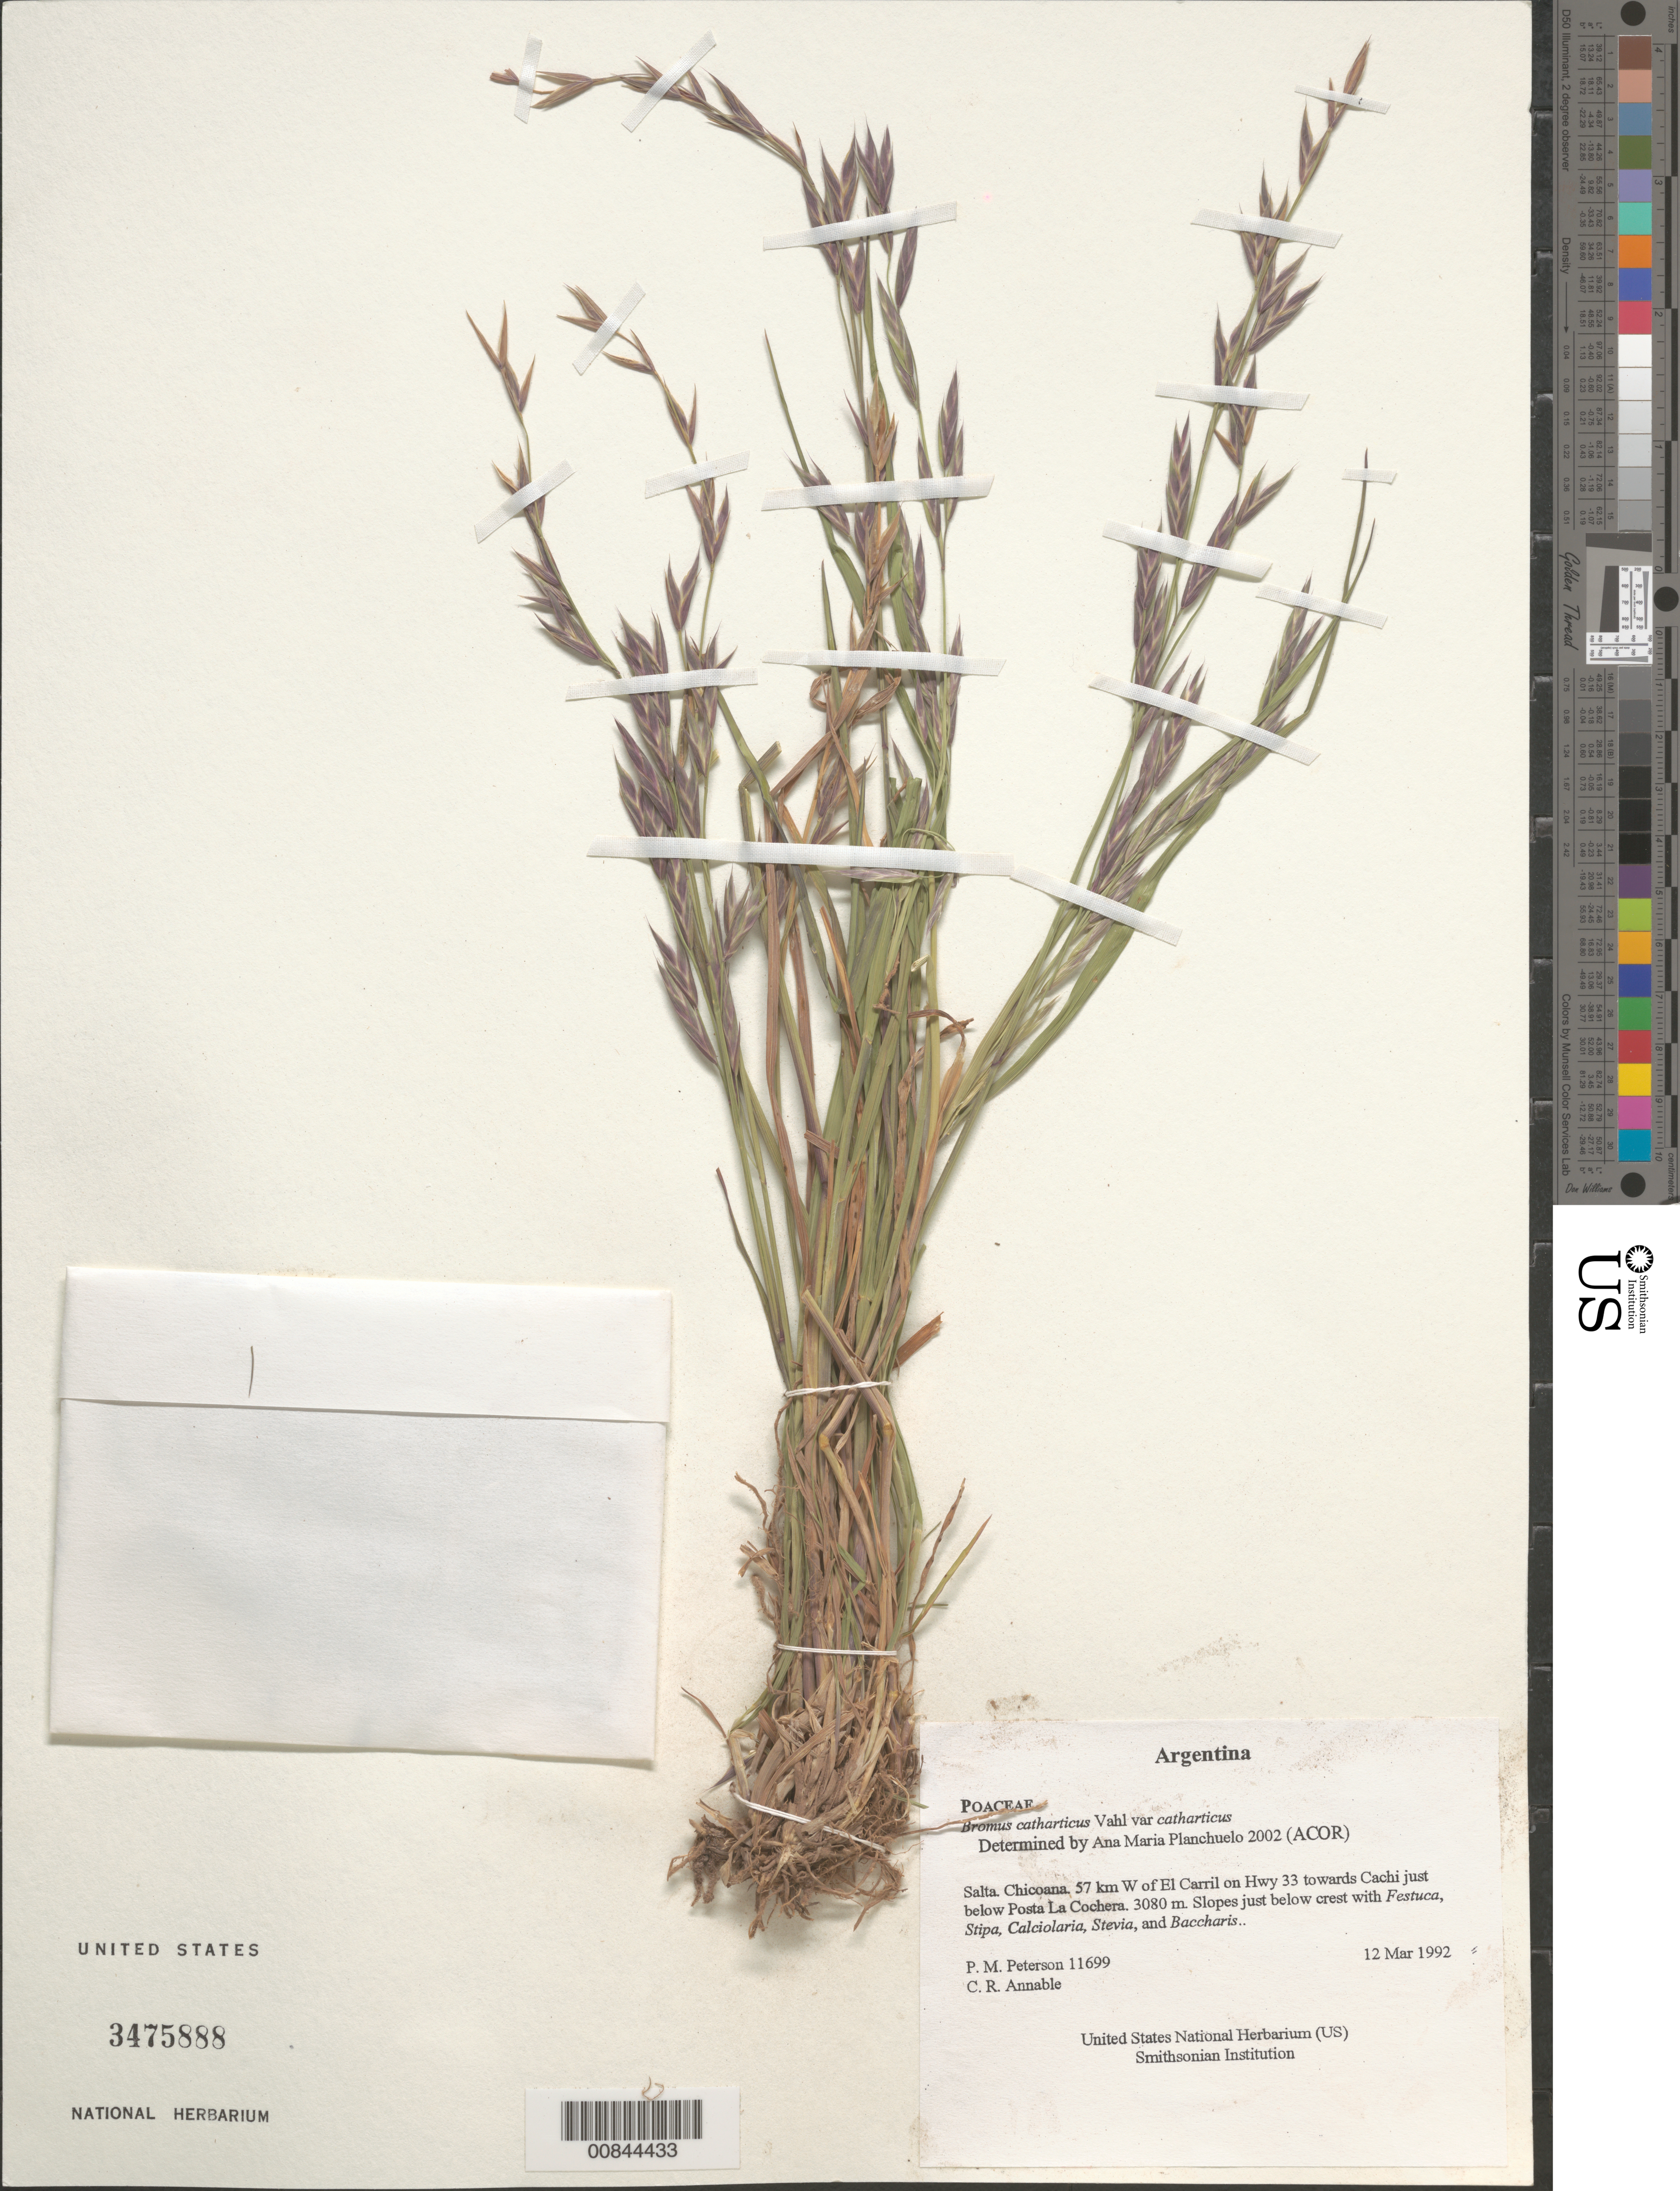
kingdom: Plantae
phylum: Tracheophyta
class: Liliopsida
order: Poales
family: Poaceae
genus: Bromus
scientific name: Bromus catharticus var. catharticus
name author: Vahl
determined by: Planchuelo, A. M.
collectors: P. M. Peterson & C. R. Annable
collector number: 11699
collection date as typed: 12 Mar 1992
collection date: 1992-03-12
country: Argentina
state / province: Salta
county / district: Chicoana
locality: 57 km W of El Carril on Hwy 33 towards Cachi just below Posta La Cochera.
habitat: Slopes just below crest with Festuca, Stipa, Calciolaria, Stevia, and Baccharis.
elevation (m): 3080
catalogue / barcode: US 3475888